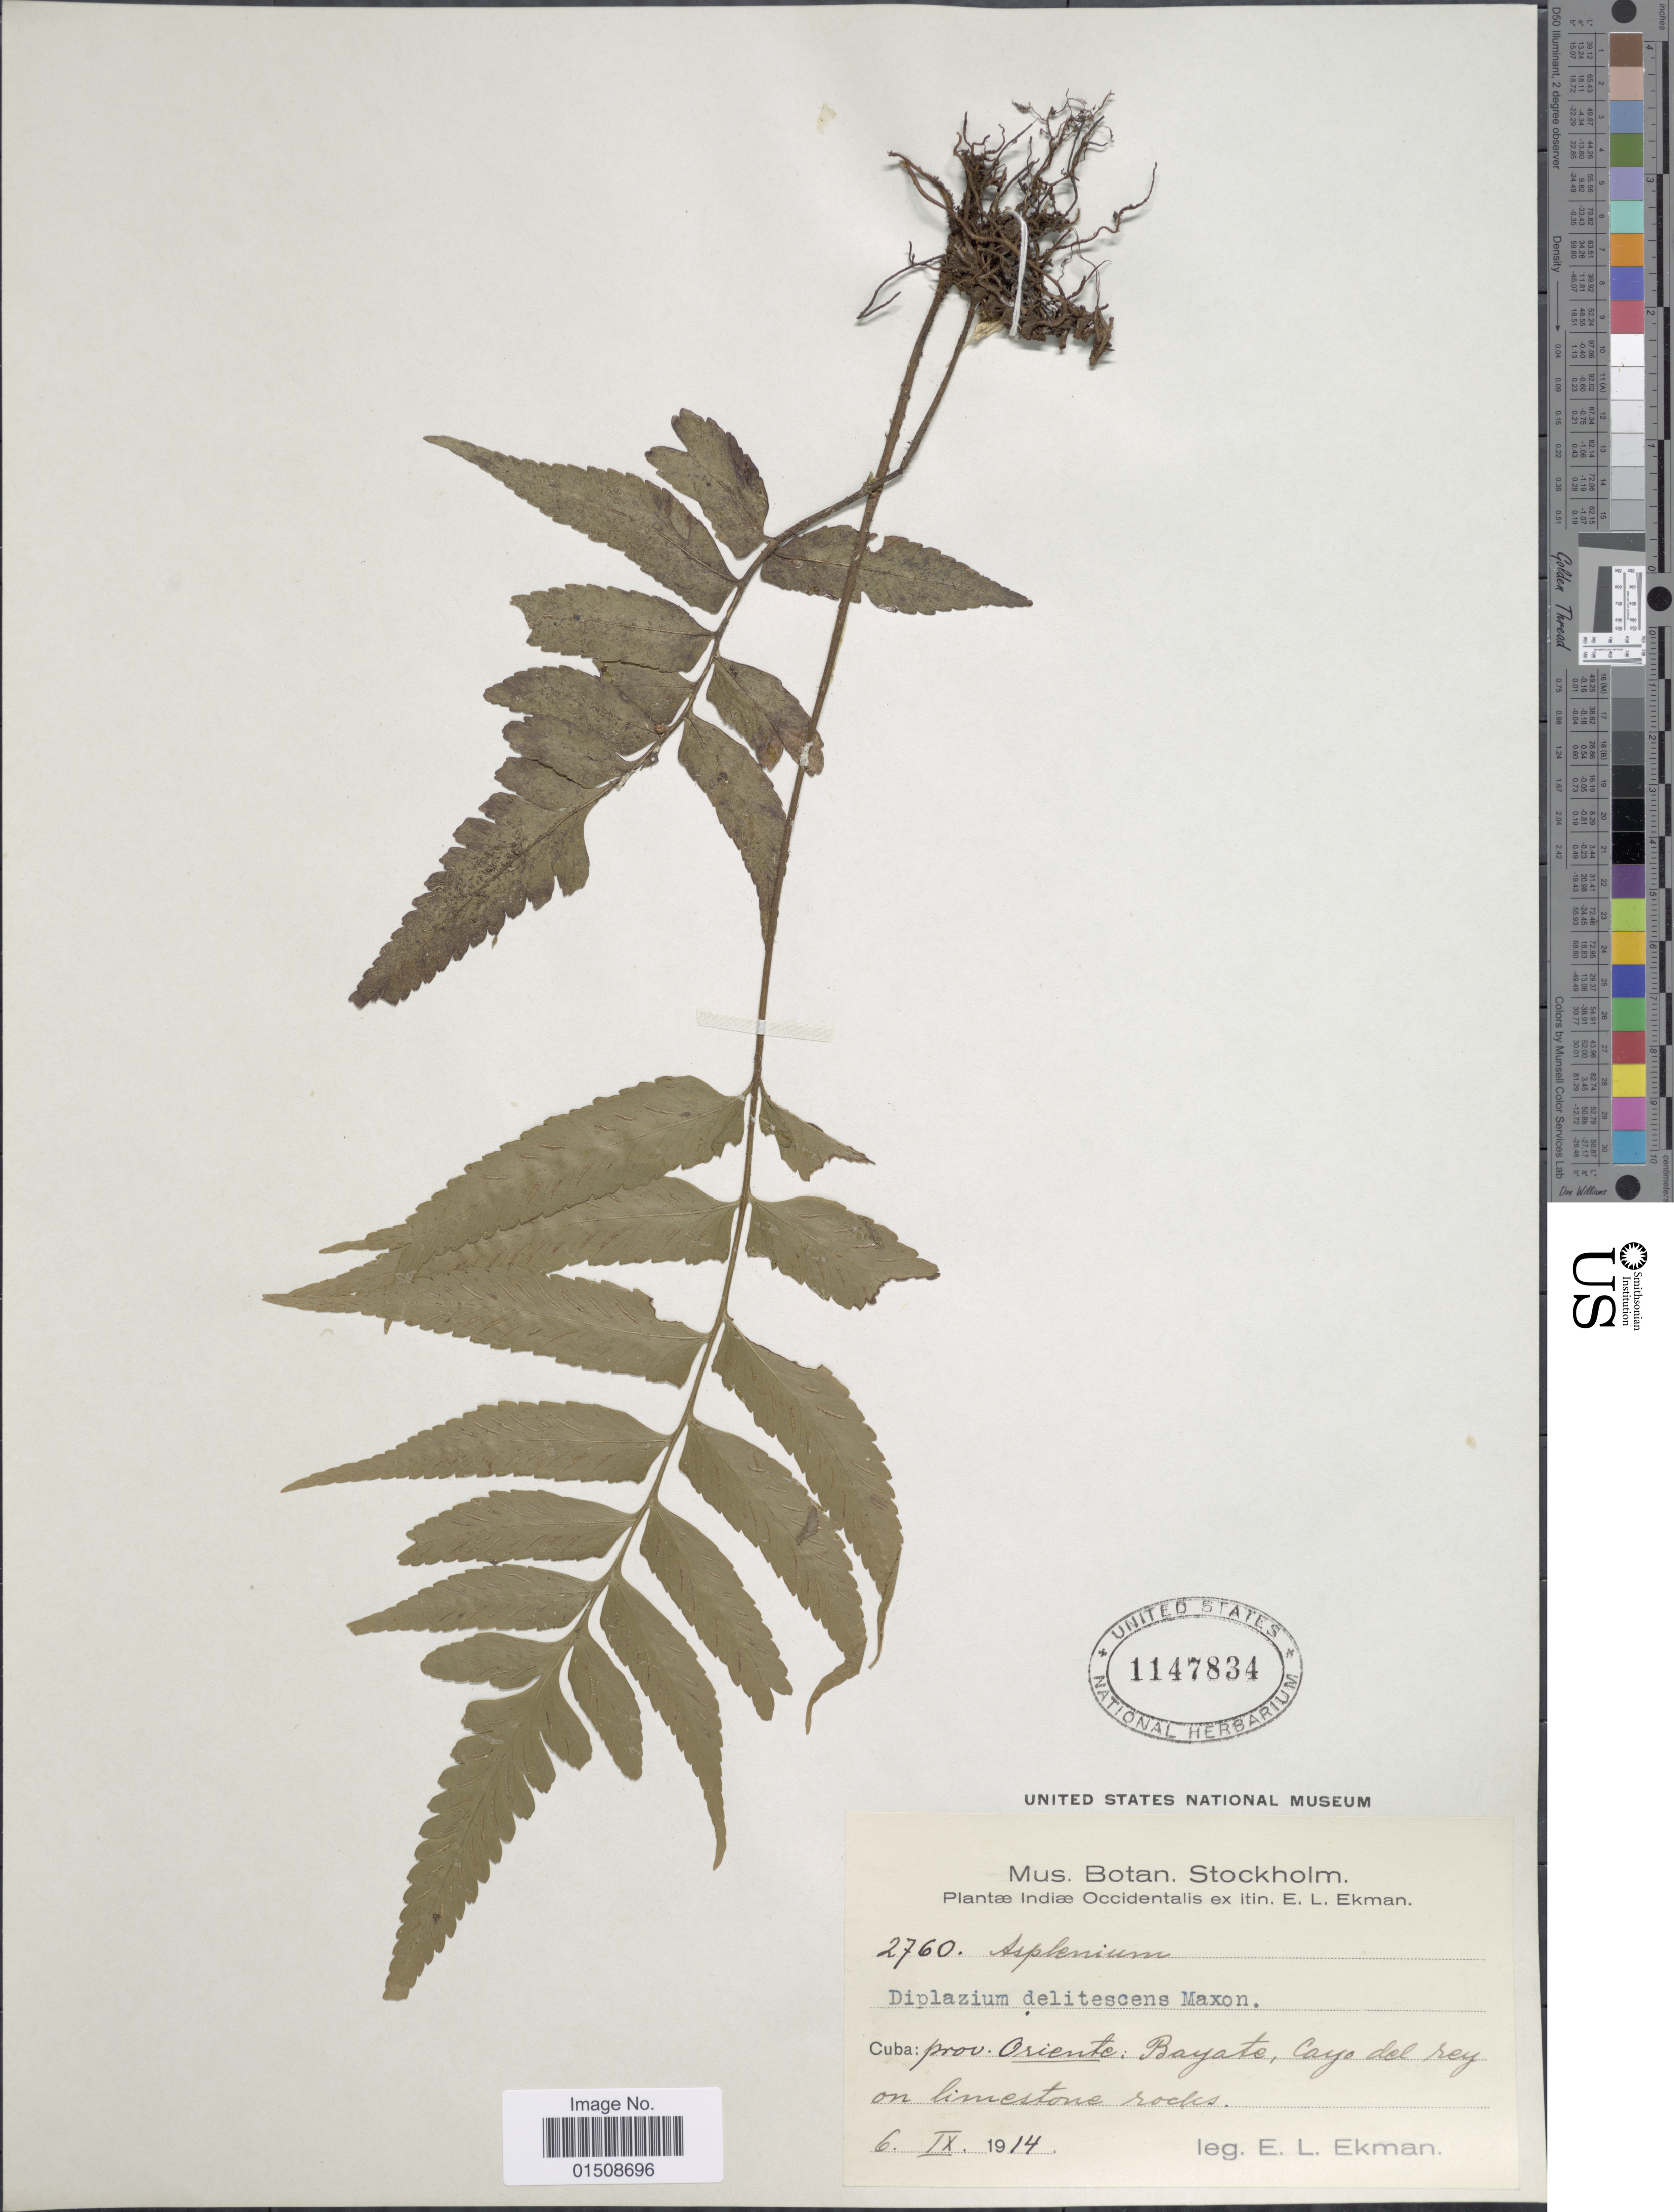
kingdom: Plantae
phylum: Tracheophyta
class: Polypodiopsida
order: Polypodiales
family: Aspleniaceae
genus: Asplenium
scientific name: Asplenium delitescens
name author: (Maxon) L.D. Gómez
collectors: E. L. Ekman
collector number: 2760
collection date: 1914-09-06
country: Cuba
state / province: Oriente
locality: Bayate, Cayo del Rey on limestone rocks.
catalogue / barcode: US 1147834